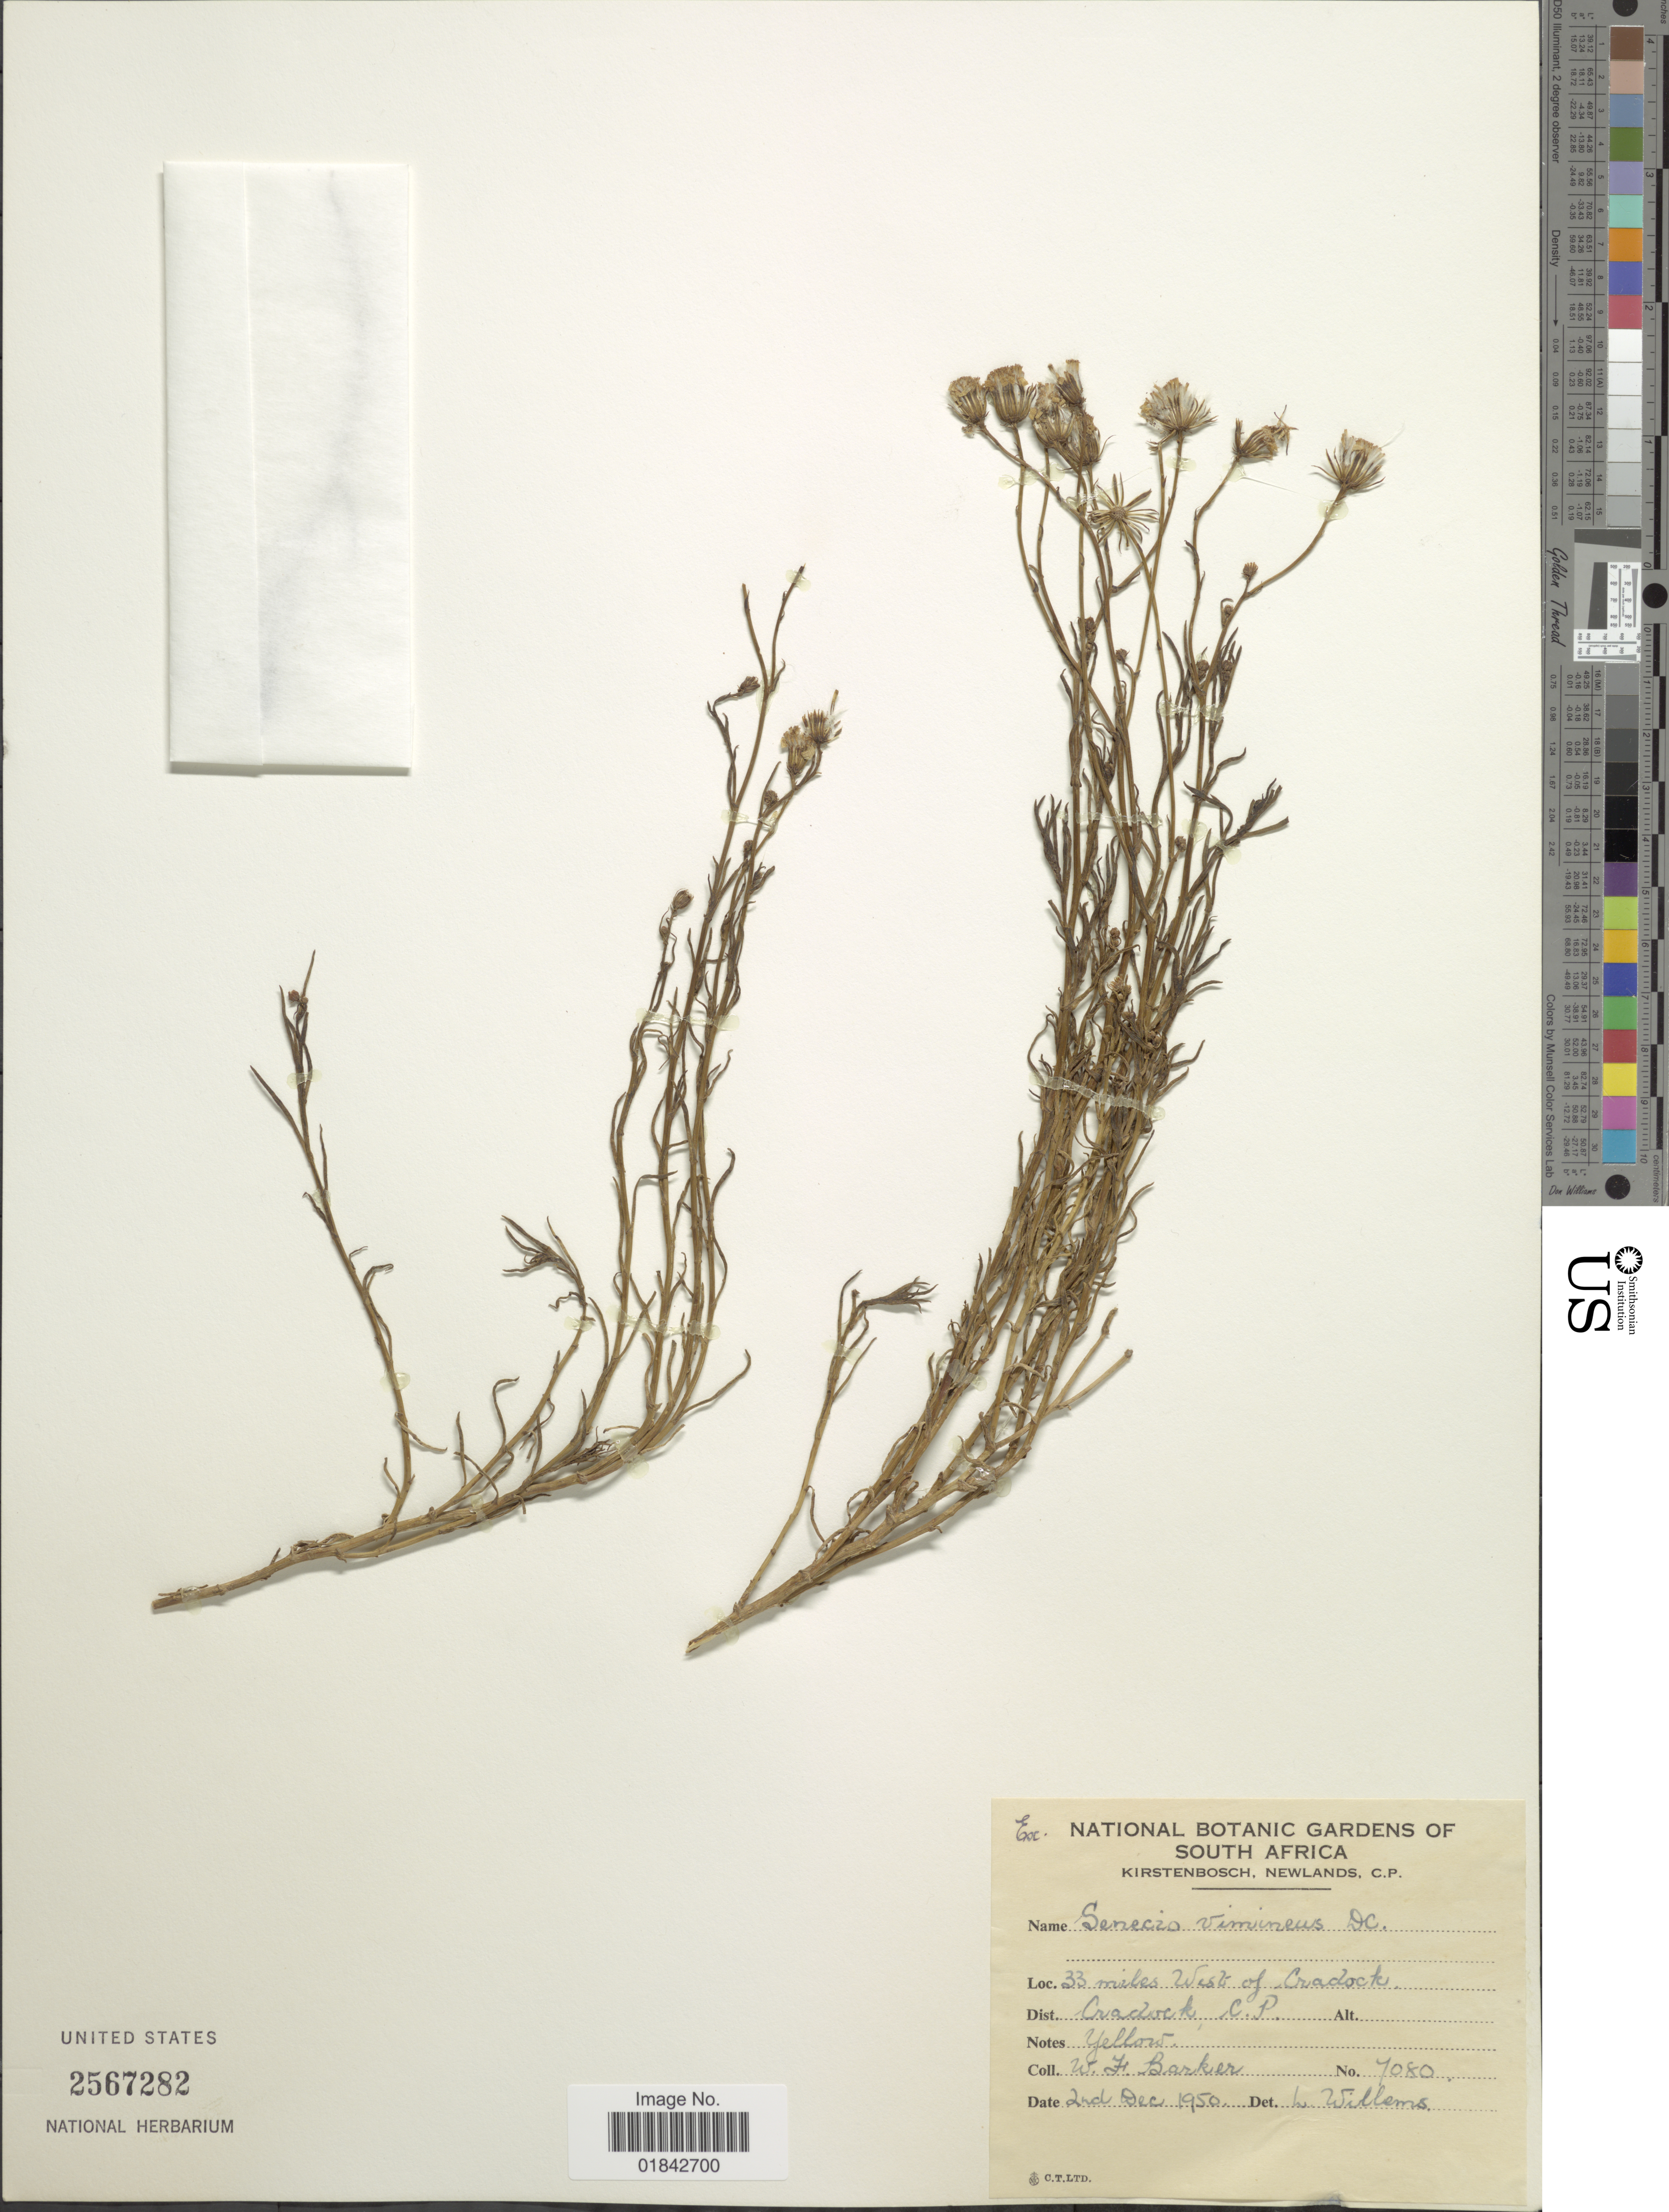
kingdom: Plantae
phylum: Tracheophyta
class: Magnoliopsida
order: Asterales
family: Asteraceae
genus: Senecio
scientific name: Senecio vimineus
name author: DC.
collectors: W. F. Barker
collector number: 7080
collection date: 1950-12-02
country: South Africa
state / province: Eastern Cape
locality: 33 miles West of Cradock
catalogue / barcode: US 2567282